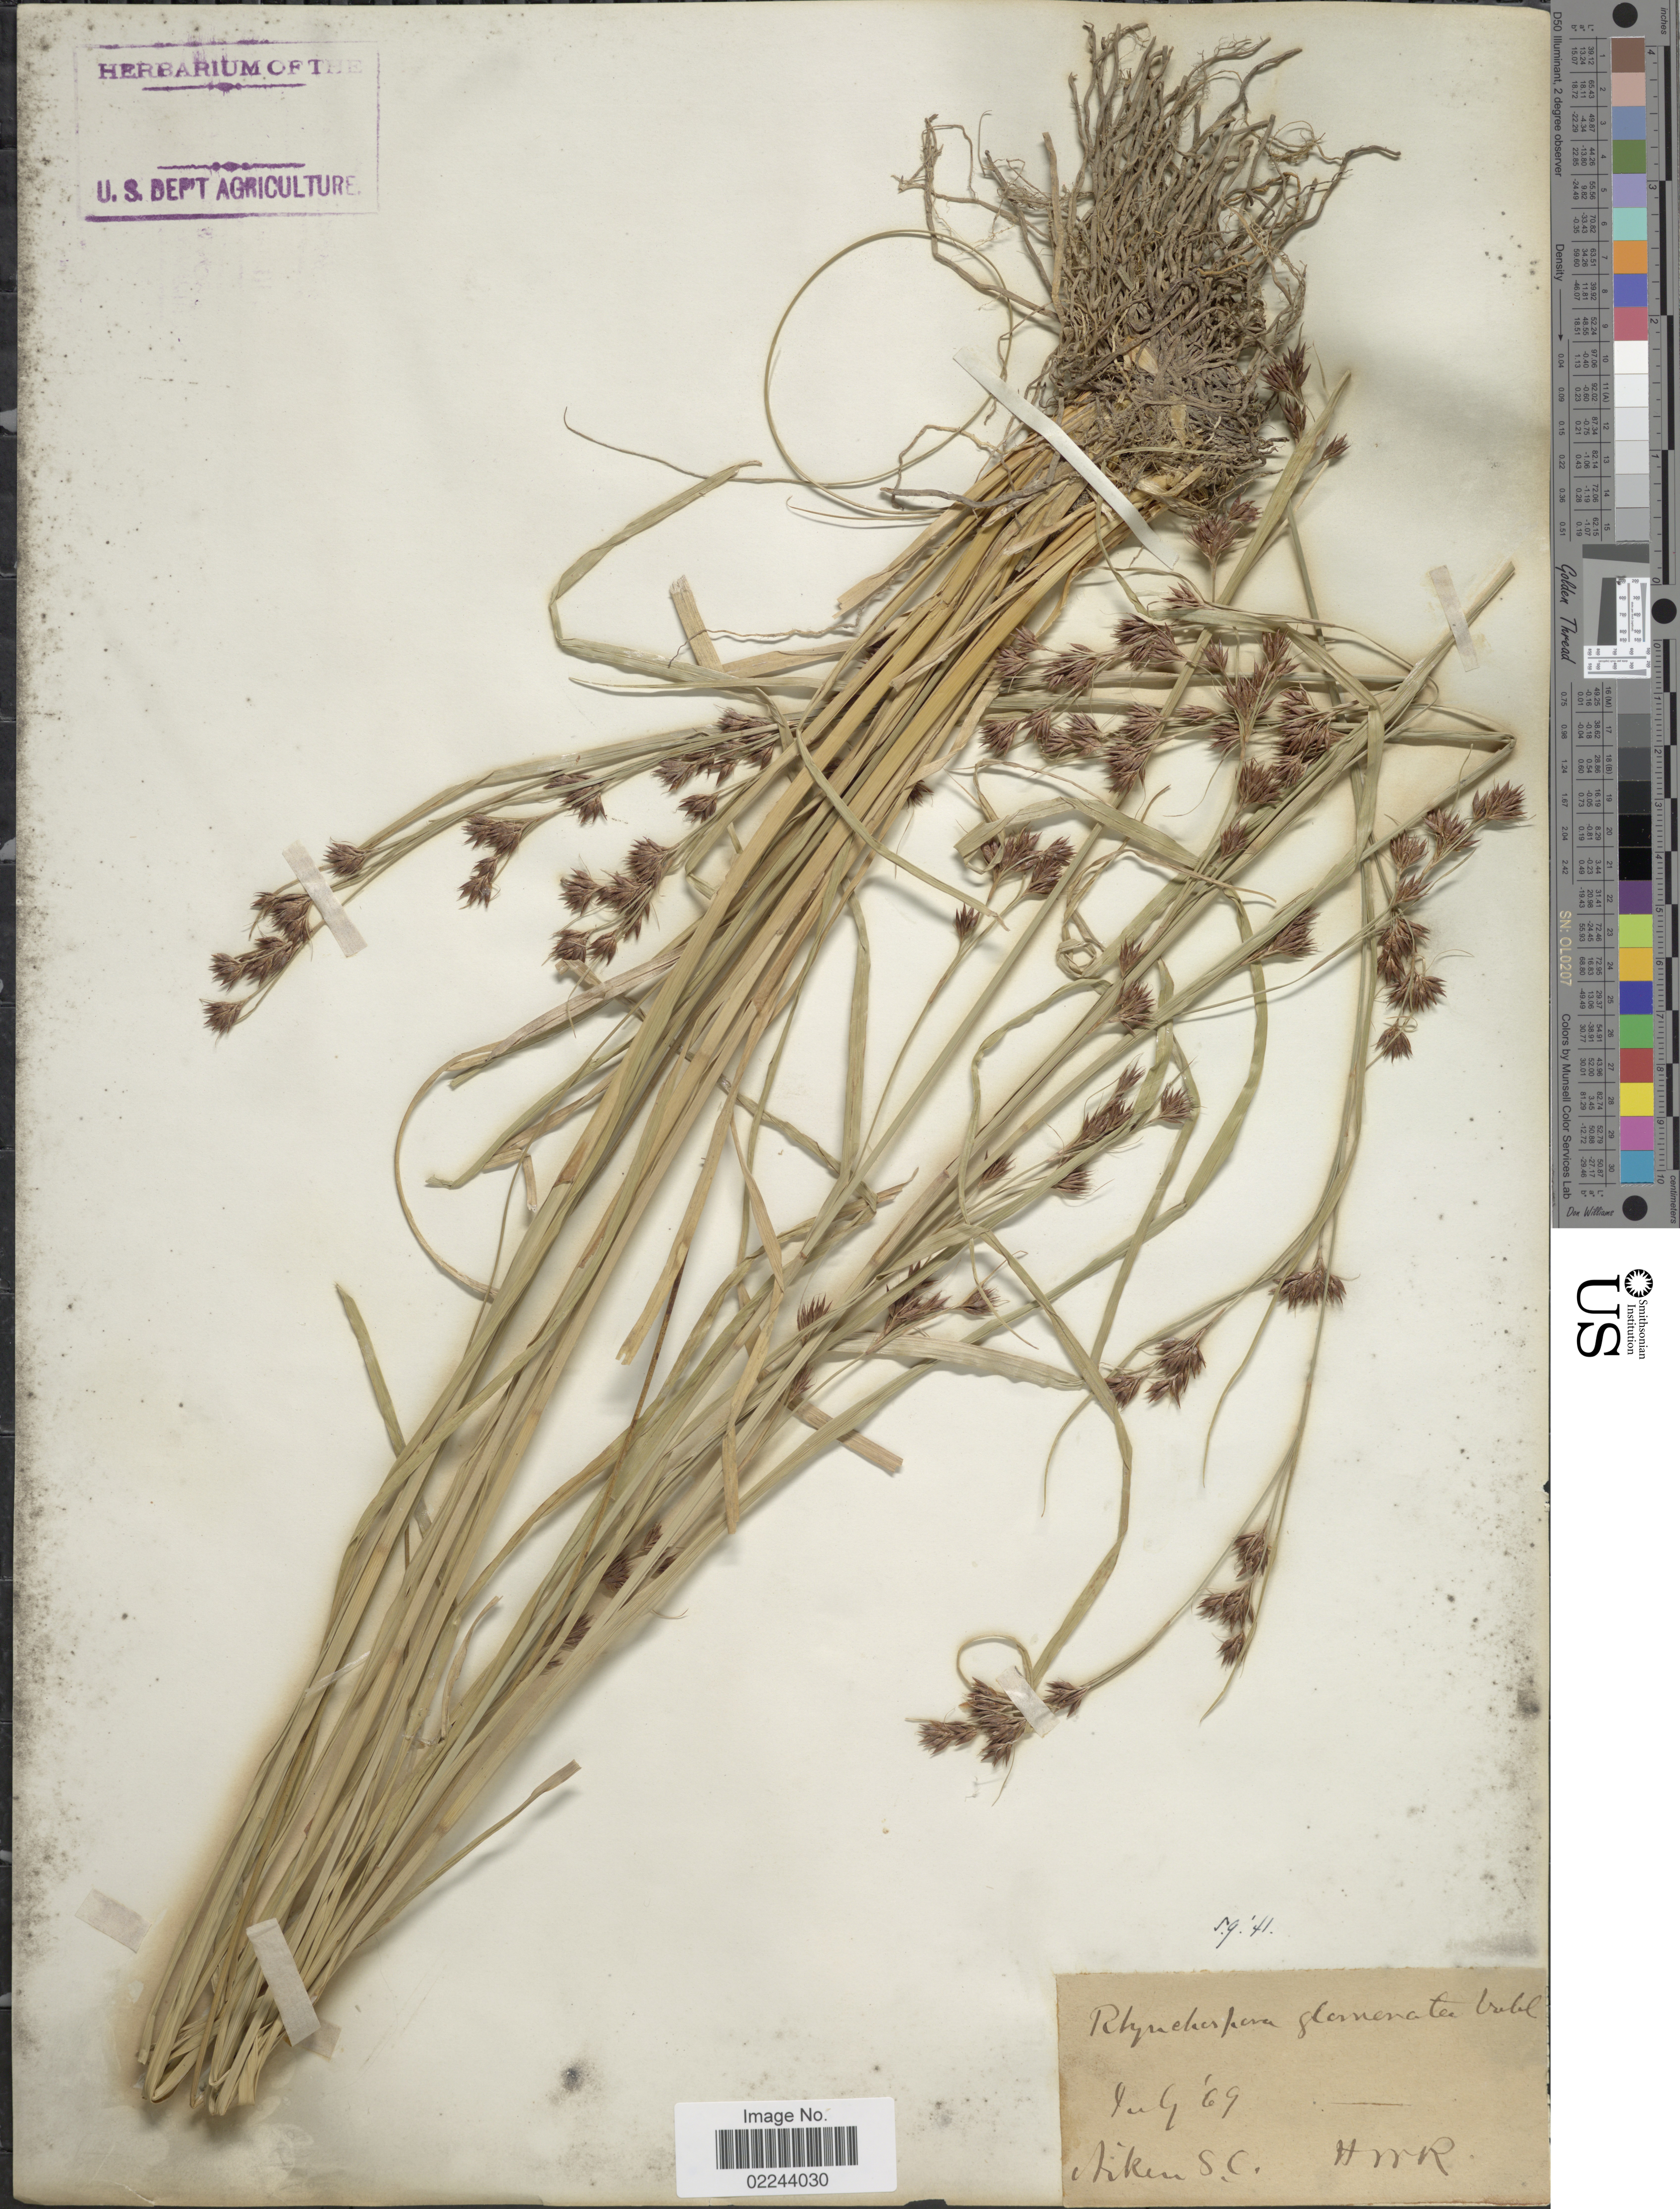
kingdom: Plantae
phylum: Tracheophyta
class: Liliopsida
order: Poales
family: Cyperaceae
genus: Rhynchospora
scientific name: Rhynchospora glomerata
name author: (L.) Vahl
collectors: H. W. R.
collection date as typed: Transcribed d/m/y: /7/69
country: United States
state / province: South Carolina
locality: Aiken, S.C.